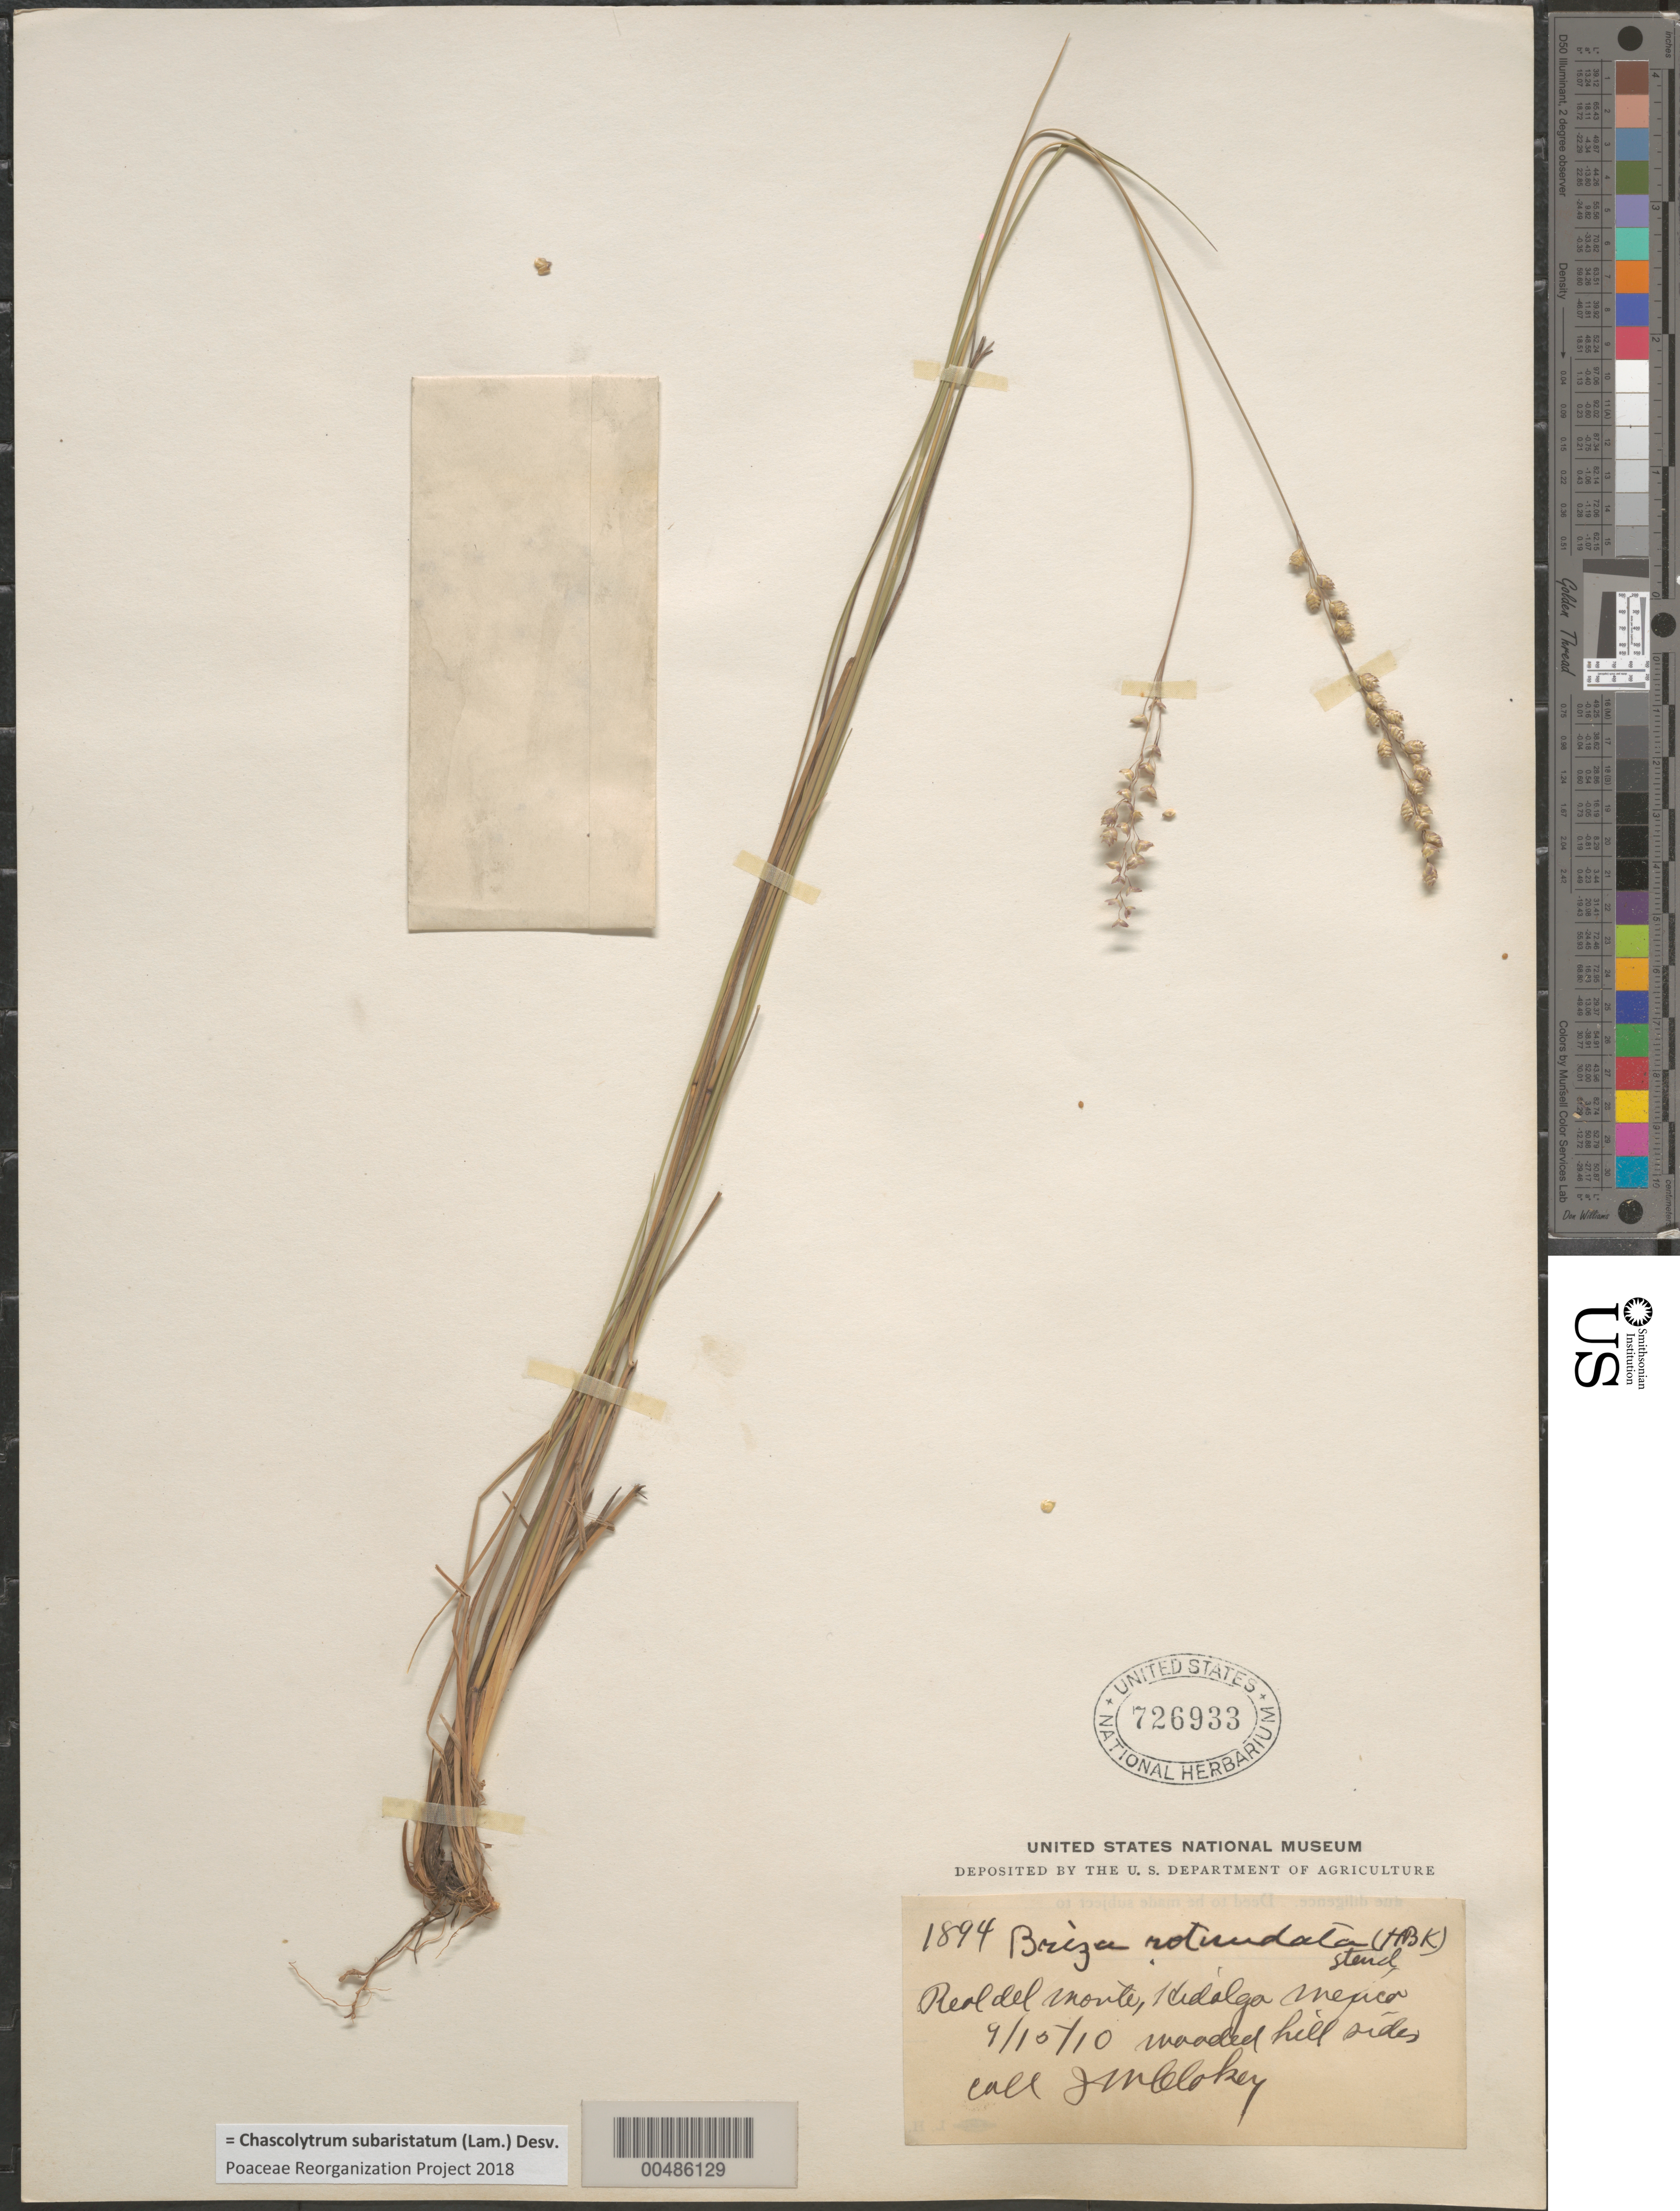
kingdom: Plantae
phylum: Tracheophyta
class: Liliopsida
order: Poales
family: Poaceae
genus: Chascolytrum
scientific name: Chascolytrum subaristatum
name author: (Lam.) Desv.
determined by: Poaceae Reorganization Project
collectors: I. W. Clokey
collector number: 1894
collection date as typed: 15 Sep 1910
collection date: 1910-09-15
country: Mexico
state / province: Hidalgo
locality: Real del Monte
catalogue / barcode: US 726933